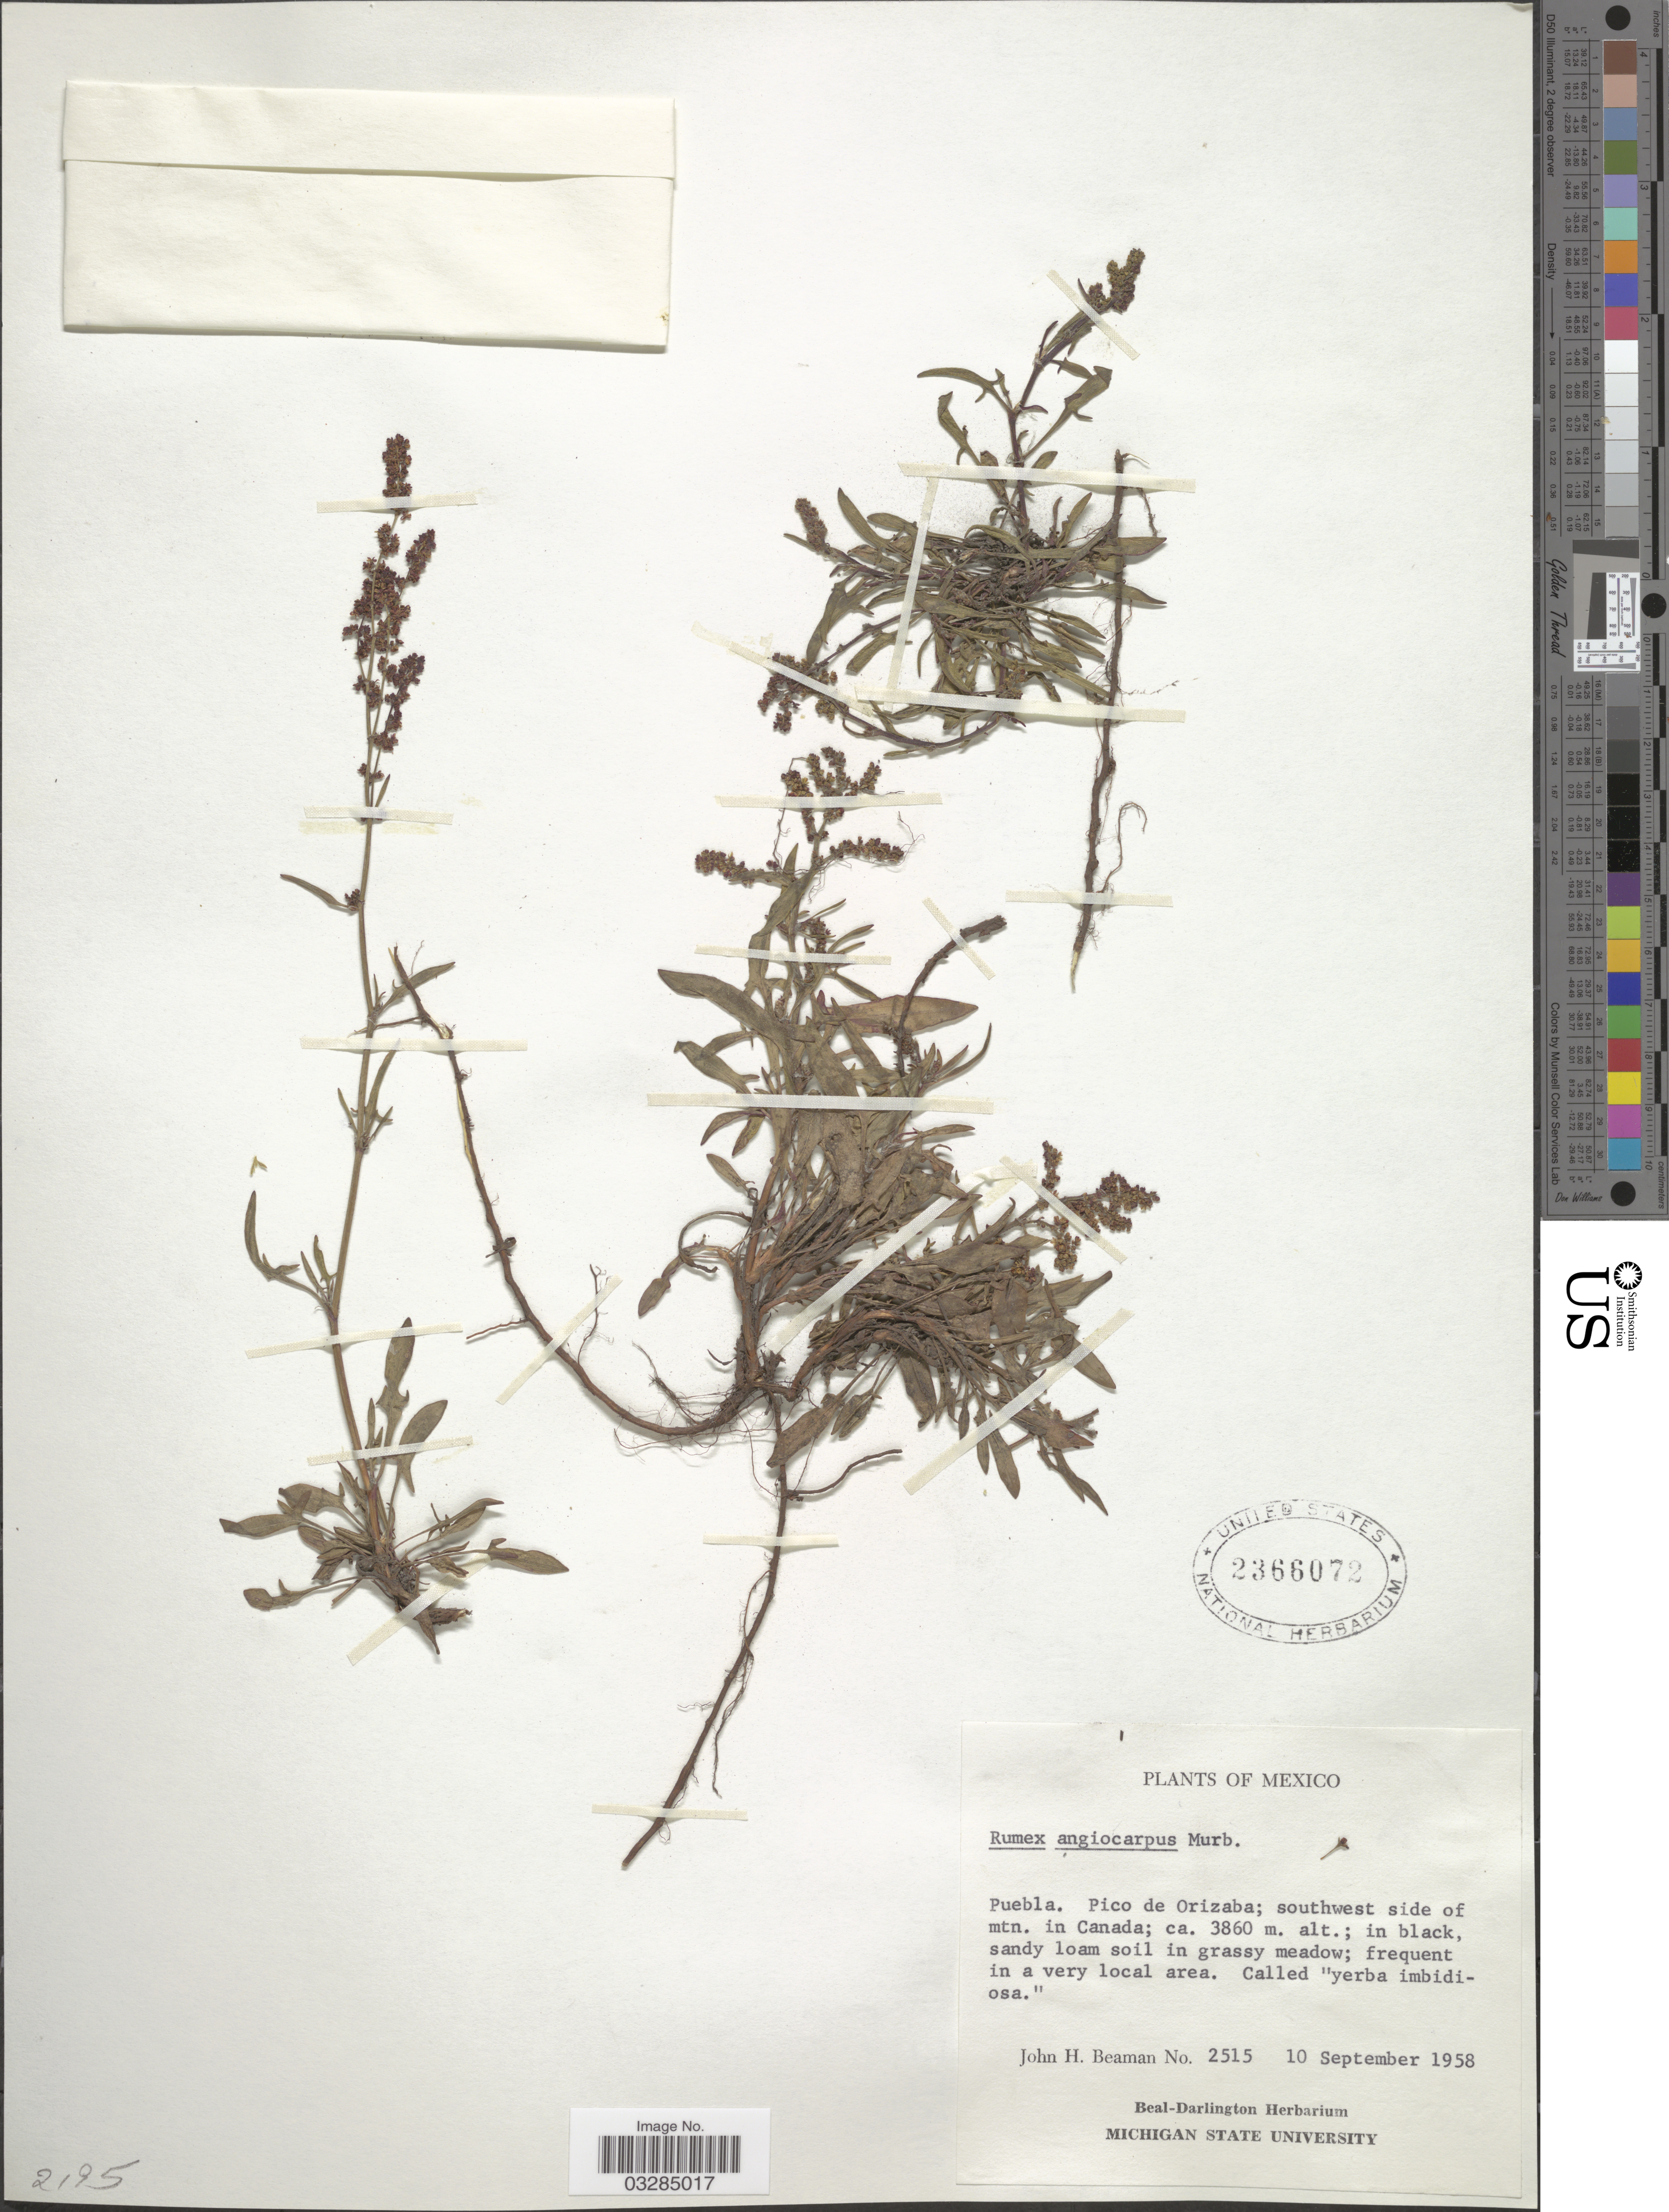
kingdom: Plantae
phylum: Tracheophyta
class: Magnoliopsida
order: Caryophyllales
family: Polygonaceae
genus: Rumex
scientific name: Rumex angiocarpus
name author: Murb.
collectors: J. H. Beaman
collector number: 2515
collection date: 1958-09-10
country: Mexico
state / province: Puebla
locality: Pico de Orizaba; southwest side of mtn. in Canada.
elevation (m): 3860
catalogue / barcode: US 2366072